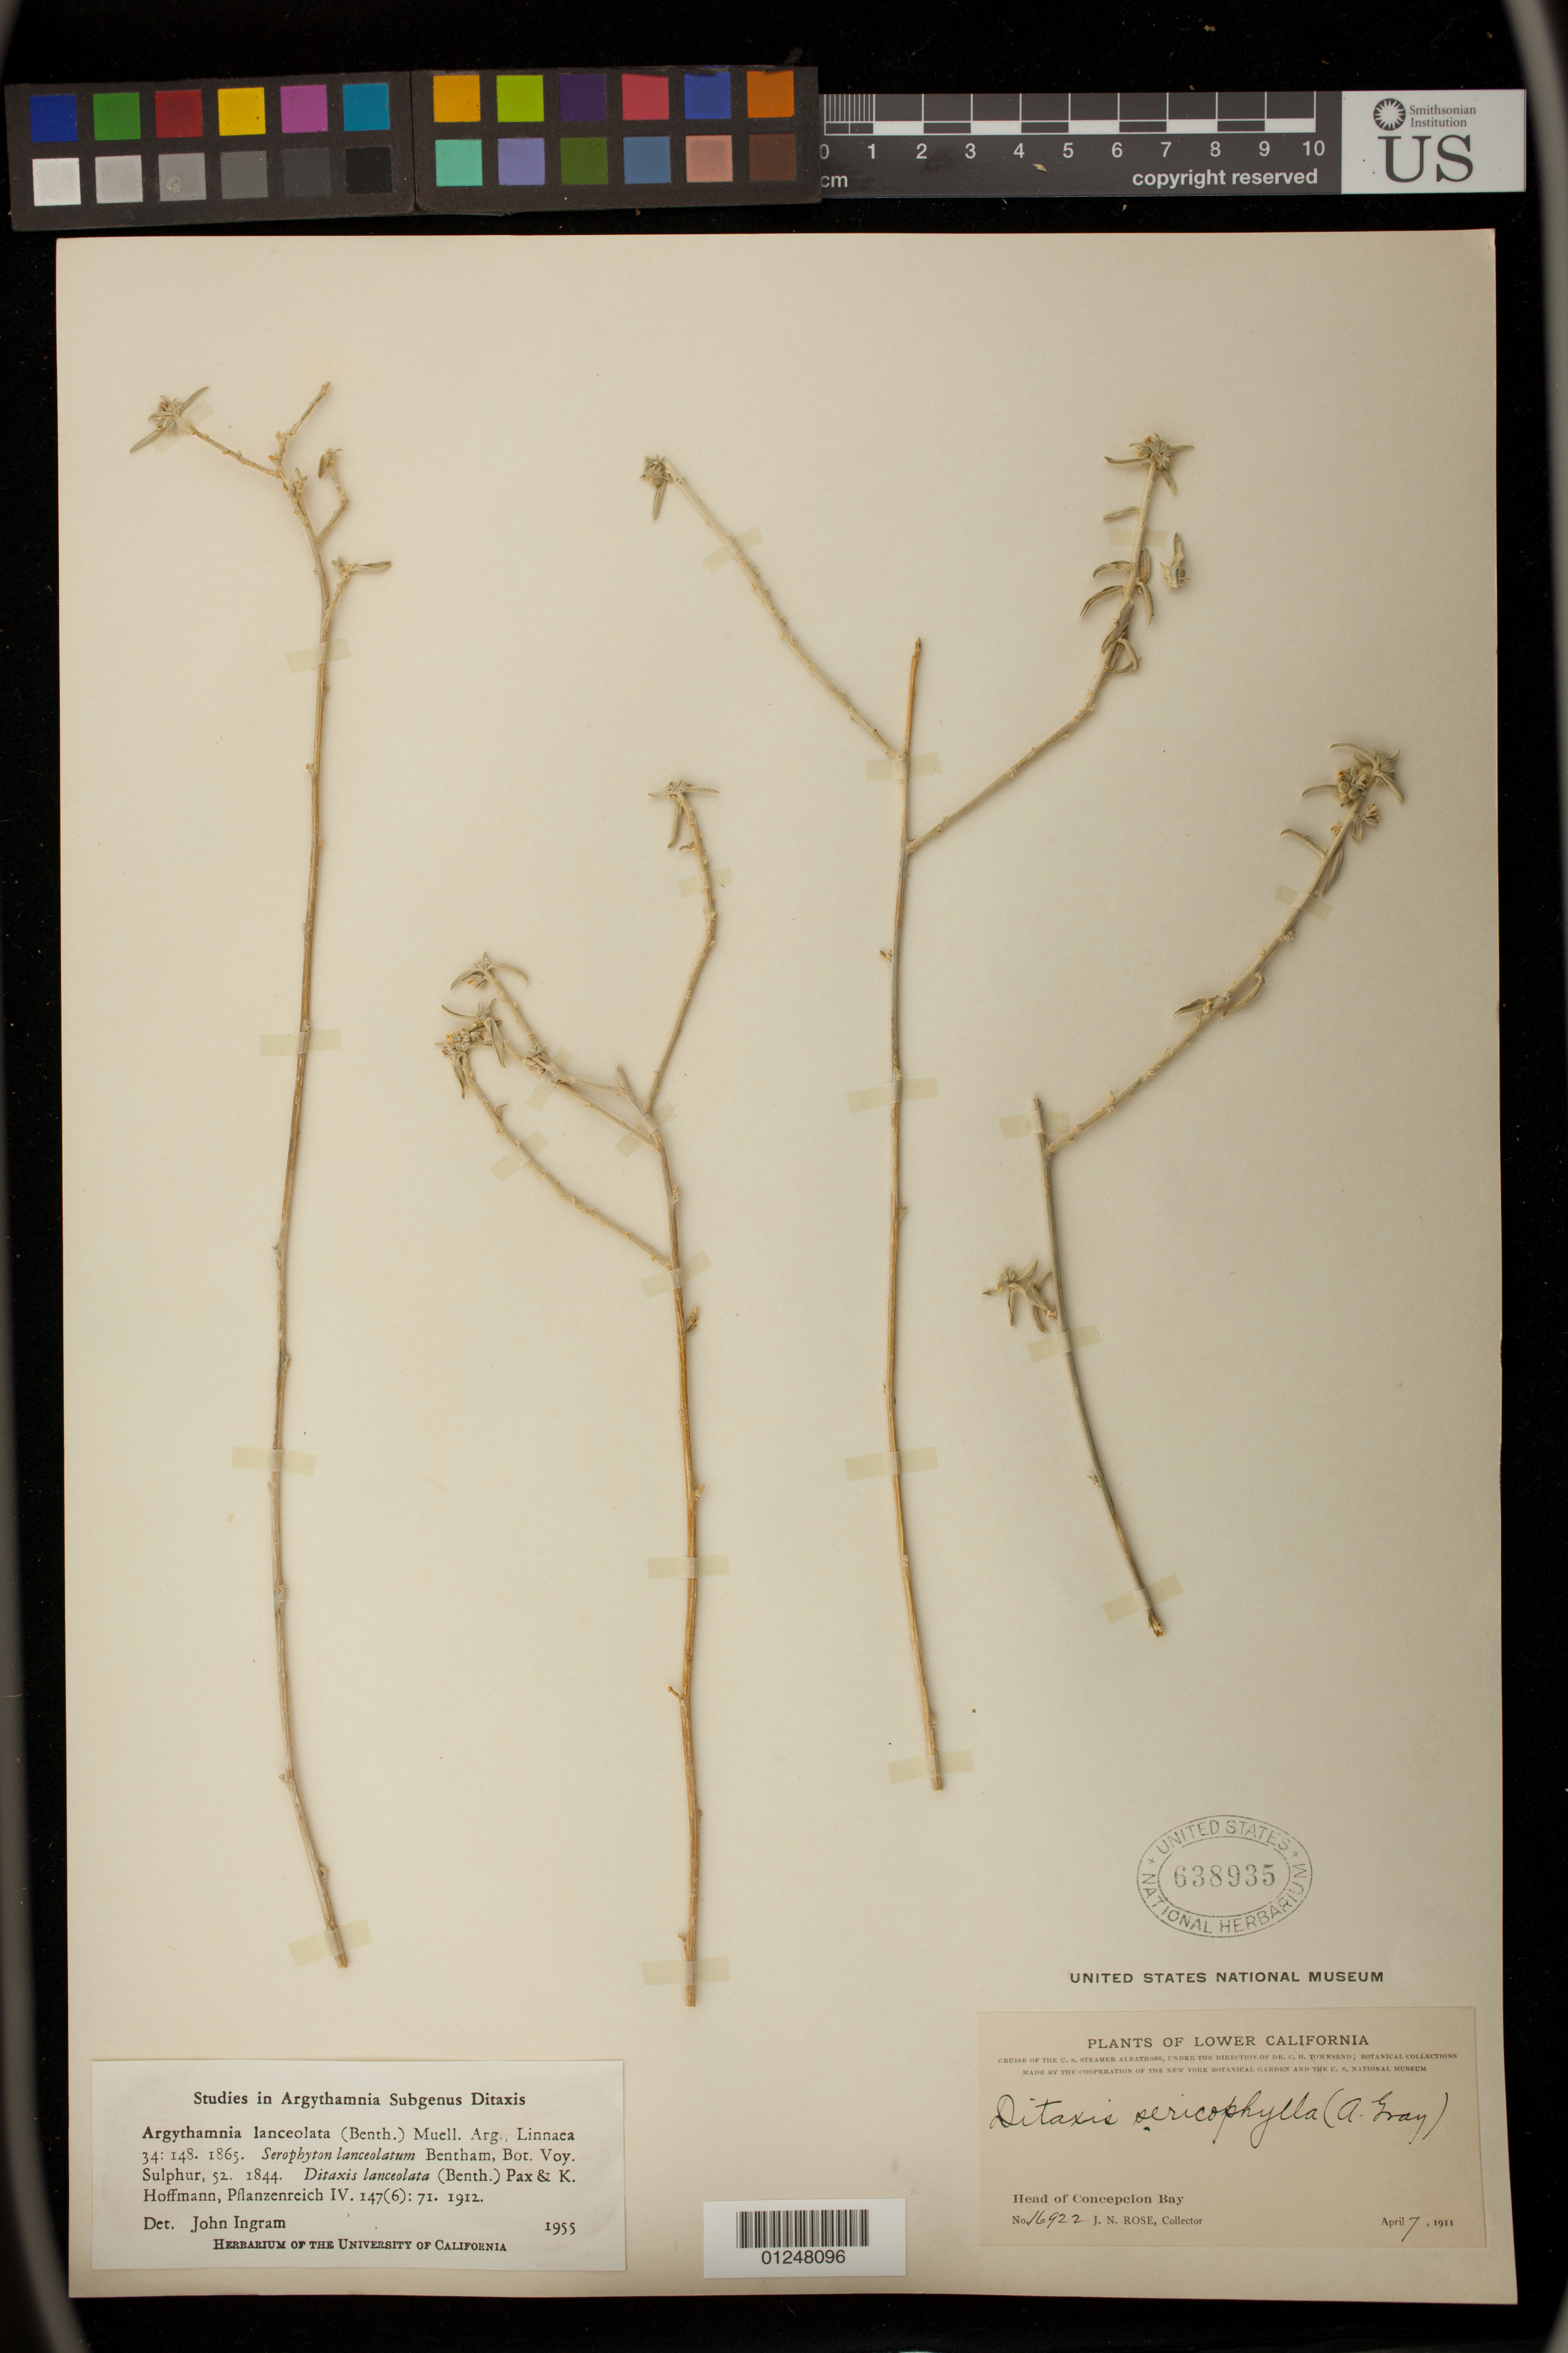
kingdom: Plantae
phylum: Tracheophyta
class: Magnoliopsida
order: Malpighiales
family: Euphorbiaceae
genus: Argythamnia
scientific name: Argythamnia lanceolata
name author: (Benth.) Müll. Arg.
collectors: J. N. Rose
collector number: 16922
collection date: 1911-04-07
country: Mexico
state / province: Baja California Sur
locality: Head of Concepcion Bay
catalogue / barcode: US 638935